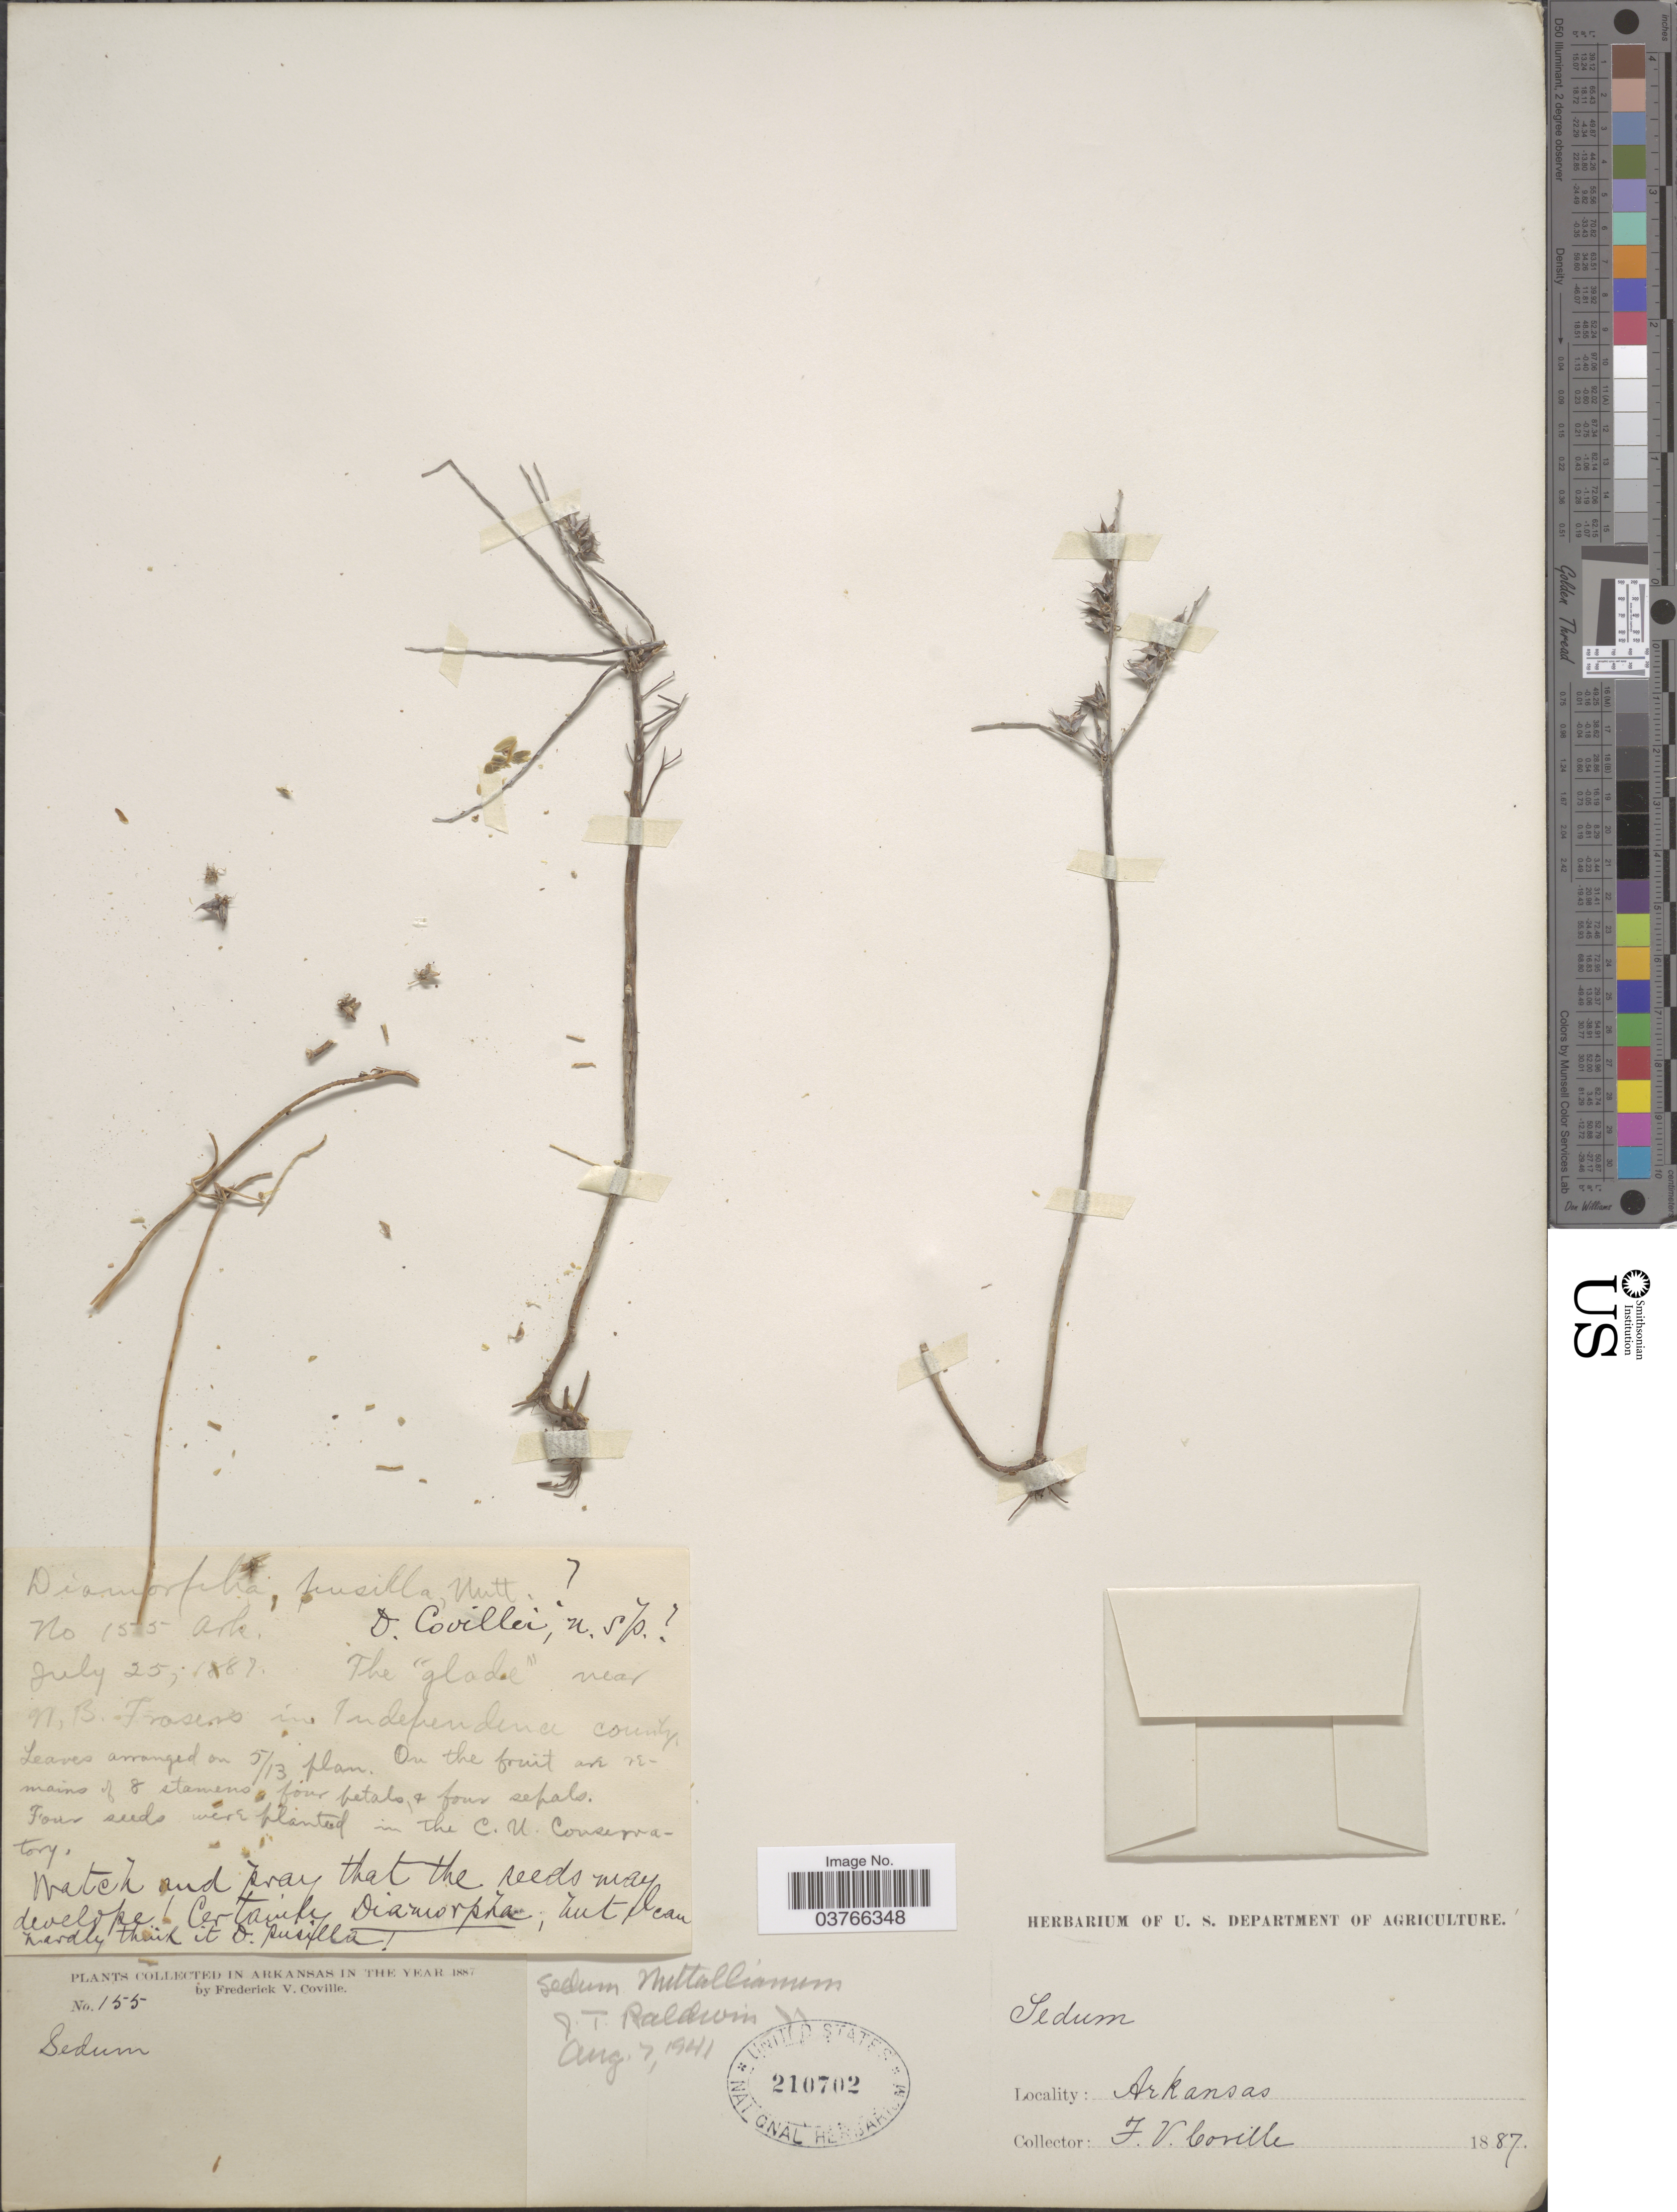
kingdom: Plantae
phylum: Tracheophyta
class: Magnoliopsida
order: Saxifragales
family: Crassulaceae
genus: Sedum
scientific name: Sedum nuttallianum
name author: Raf.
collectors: F. V. Coville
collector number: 155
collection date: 1887-07-25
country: United States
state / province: Arkansas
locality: Near N.B. Frasers in Independence county.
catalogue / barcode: US 210702